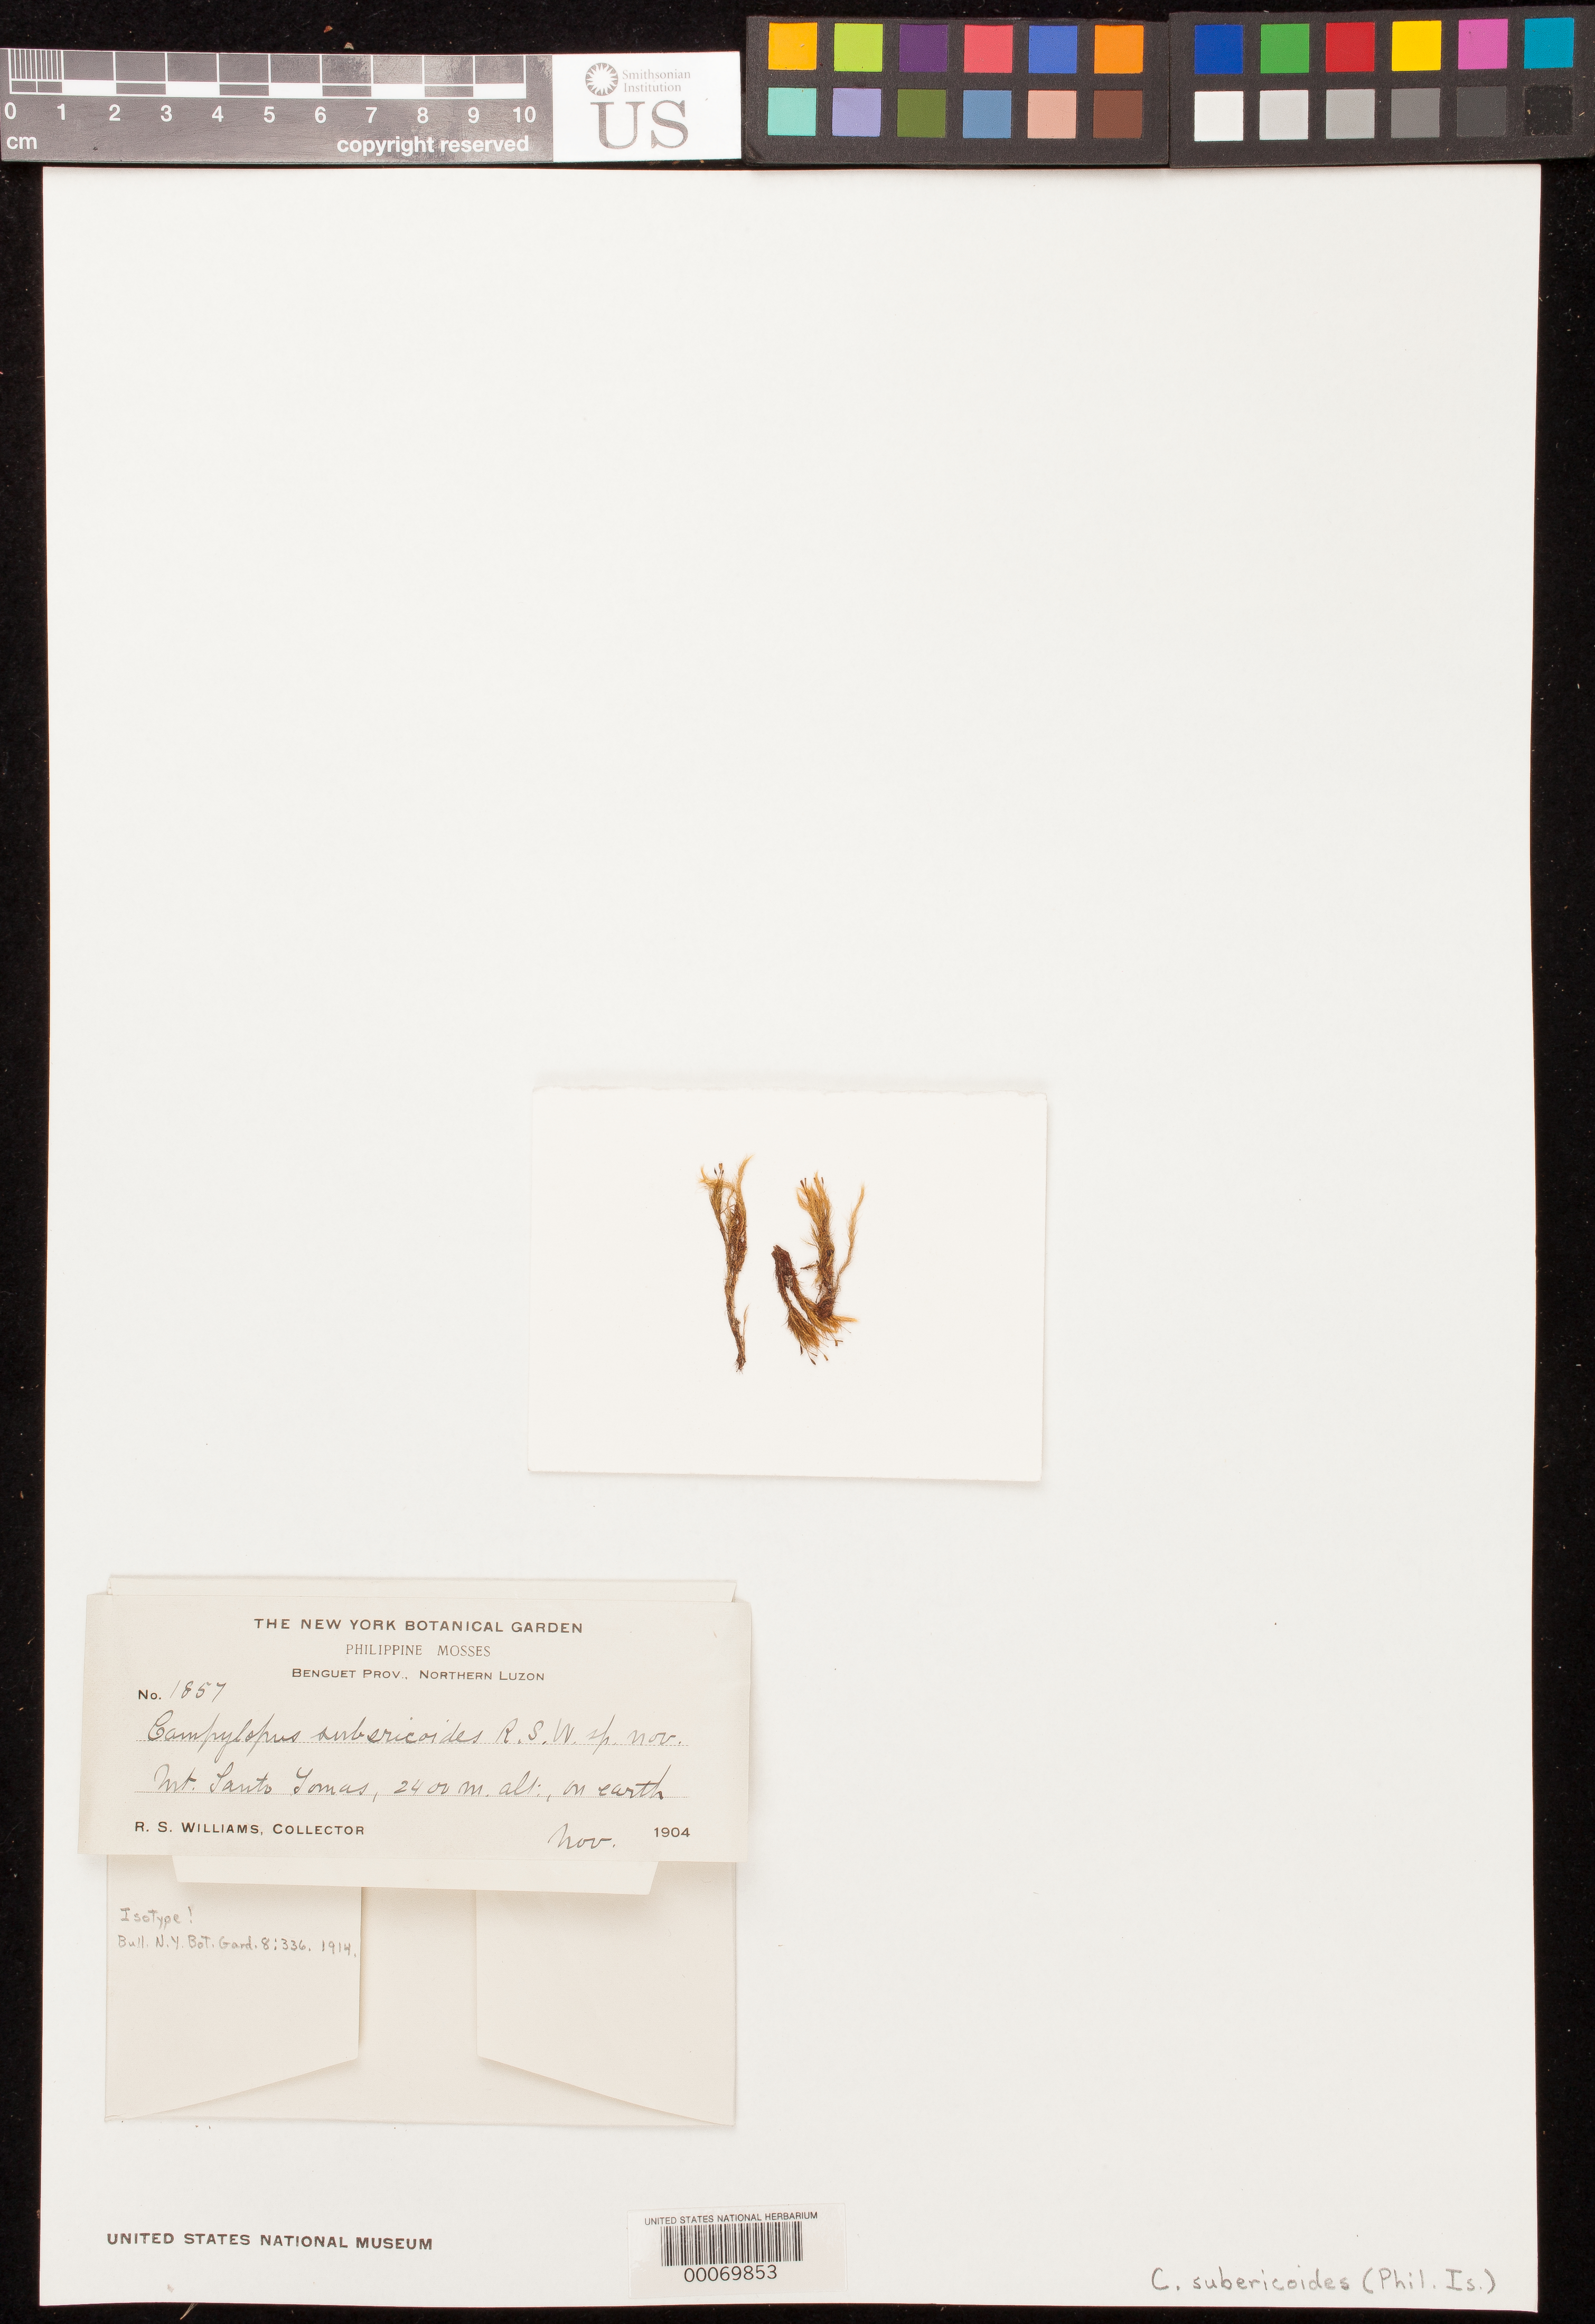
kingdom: Plantae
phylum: Bryophyta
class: Bryopsida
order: Dicranales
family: Leucobryaceae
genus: Campylopus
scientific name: Campylopus subericoides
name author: R.S. Williams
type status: Isotype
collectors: R. S. Williams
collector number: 1857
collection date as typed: Nov 1904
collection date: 1904-11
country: Philippines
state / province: Cordillera (Administrative Region)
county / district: Benguet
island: Luzon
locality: Mt. Santo Tomas.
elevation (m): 2400